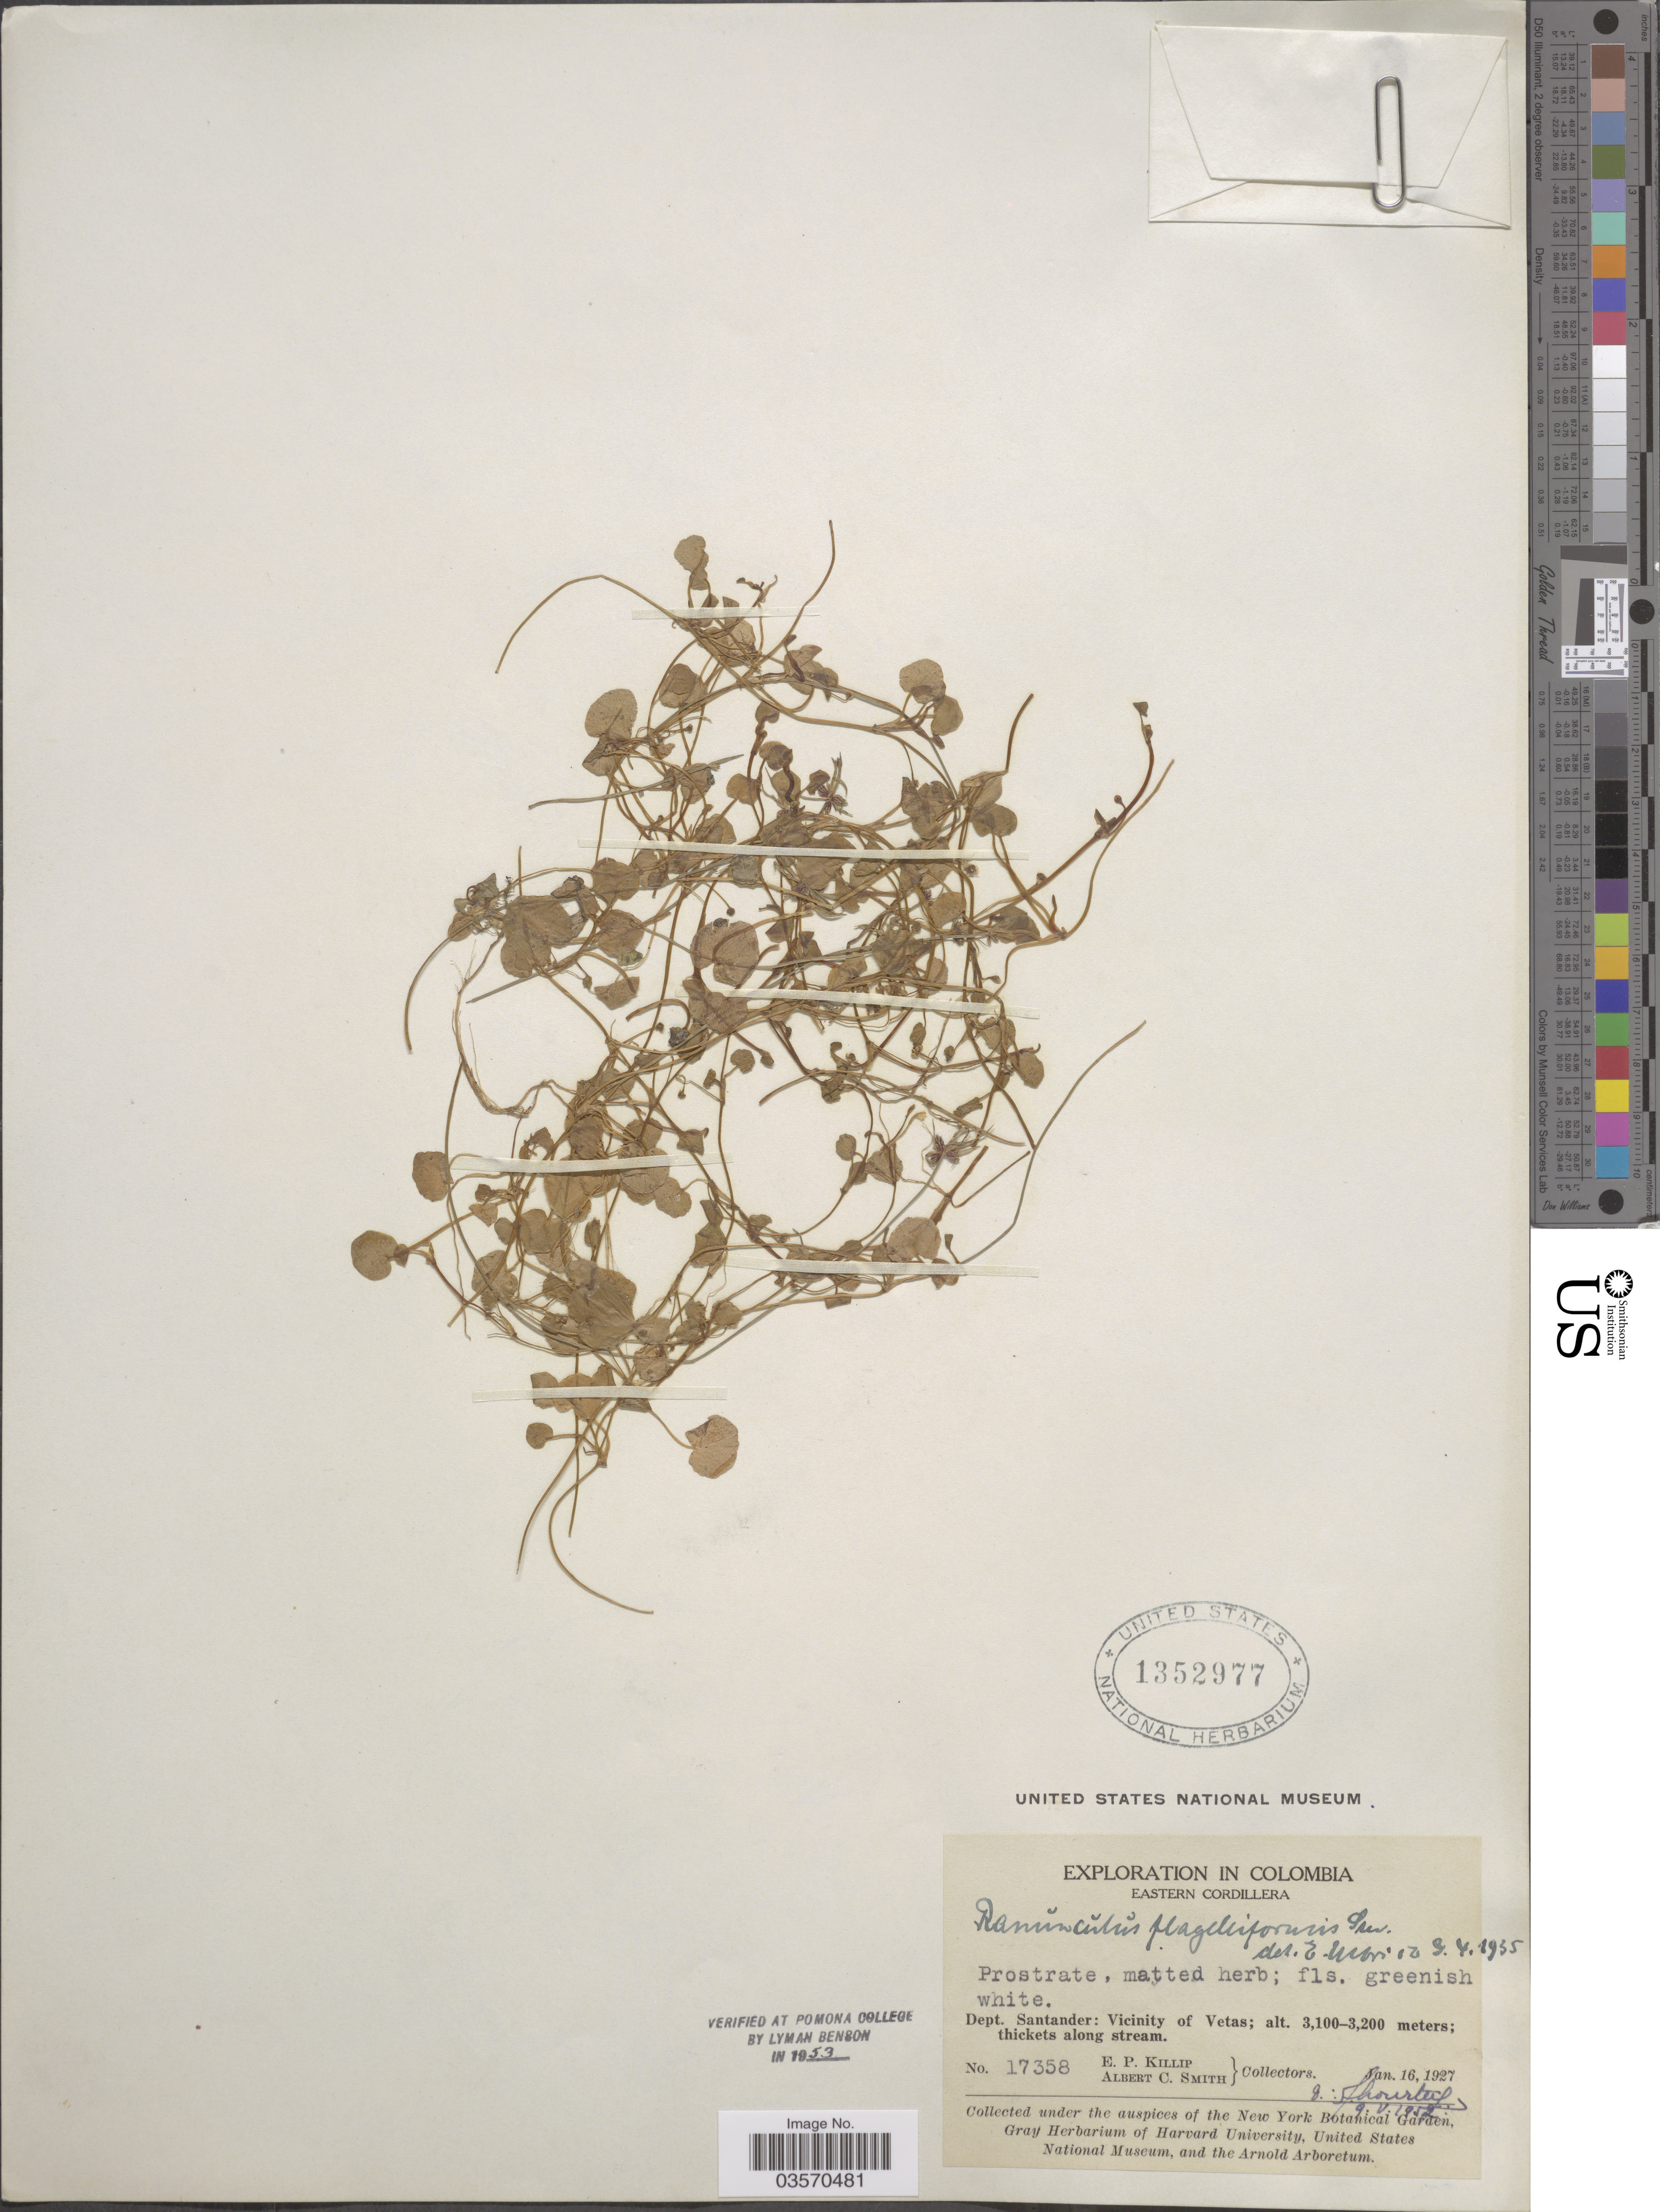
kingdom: Plantae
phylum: Tracheophyta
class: Magnoliopsida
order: Ranunculales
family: Ranunculaceae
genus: Ranunculus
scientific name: Ranunculus flagelliformis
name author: Sm.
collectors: E. P. Killip & A. C. Smith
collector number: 17358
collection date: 1927-01-16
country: Colombia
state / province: Santander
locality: Eastern Cordillera. Dept. Santander: Vicinity of Vetas.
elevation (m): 3100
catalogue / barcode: US 1352977